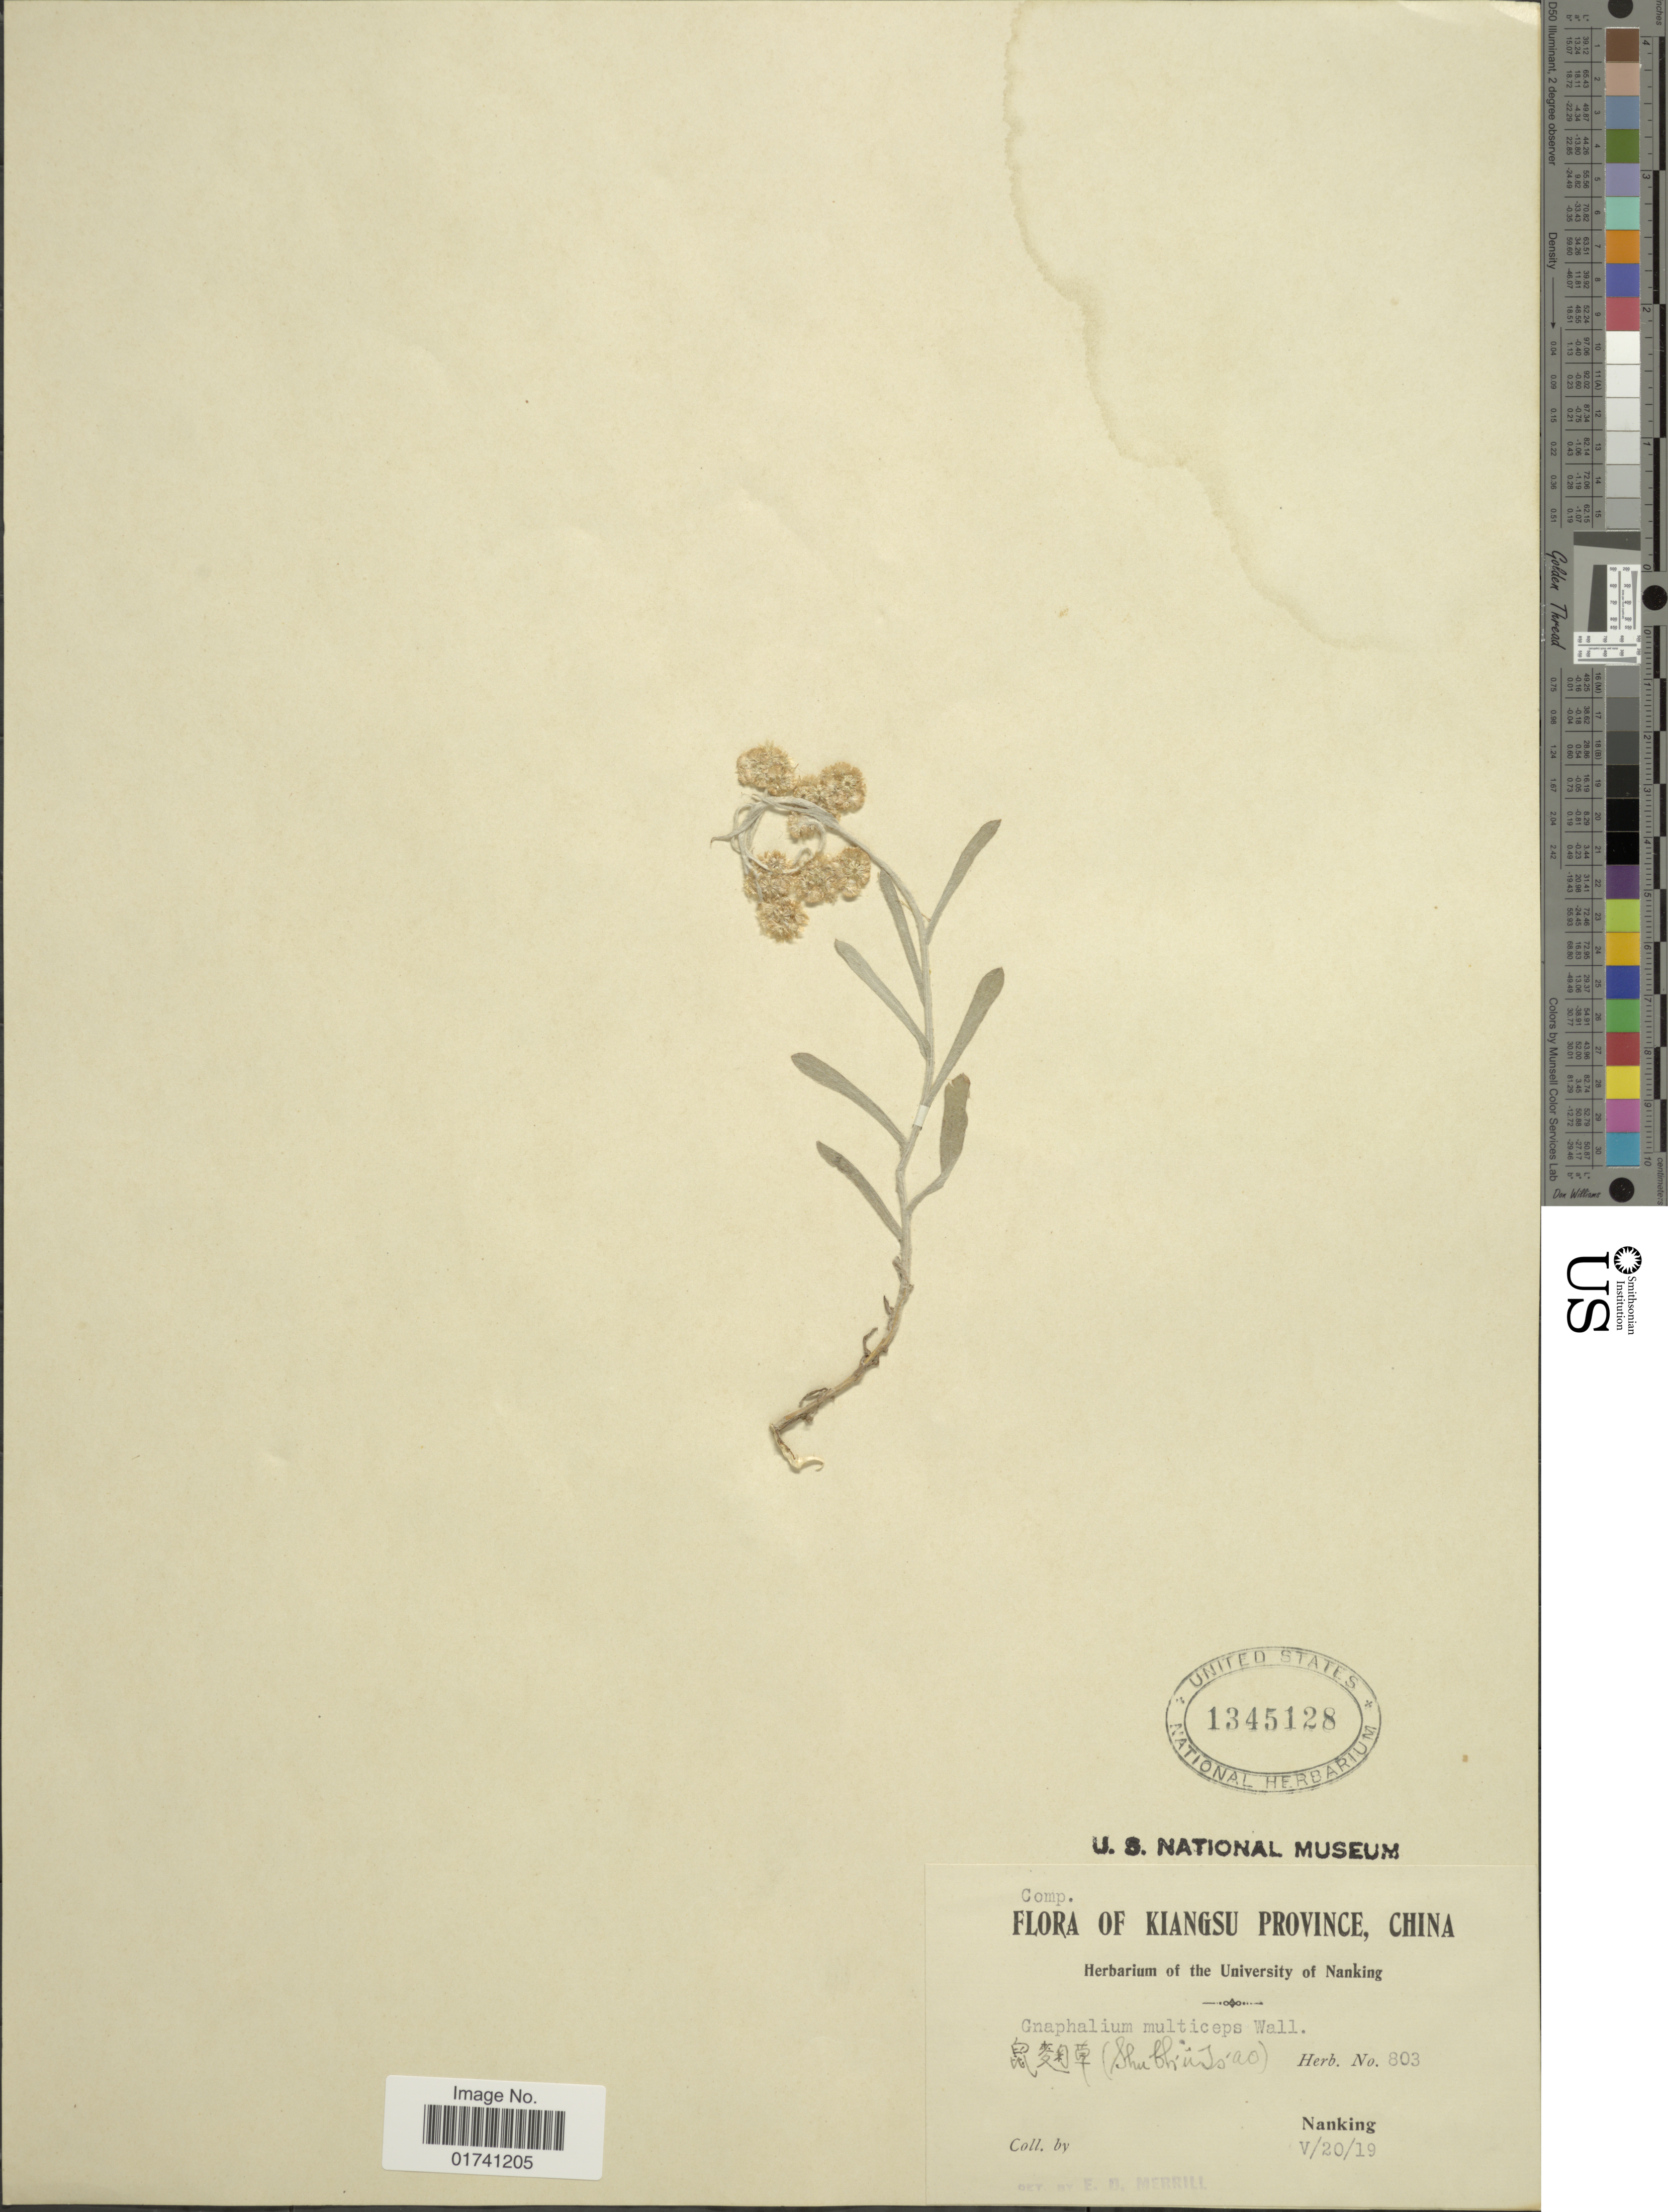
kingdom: Plantae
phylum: Tracheophyta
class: Magnoliopsida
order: Asterales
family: Asteraceae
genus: Laphangium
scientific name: Laphangium affine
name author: (D. Don) Tzvelev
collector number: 803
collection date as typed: Transcribed d/m/y: 20/5/19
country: China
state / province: Jiangsu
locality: Kiangsu Province. Nanking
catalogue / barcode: US 1345128